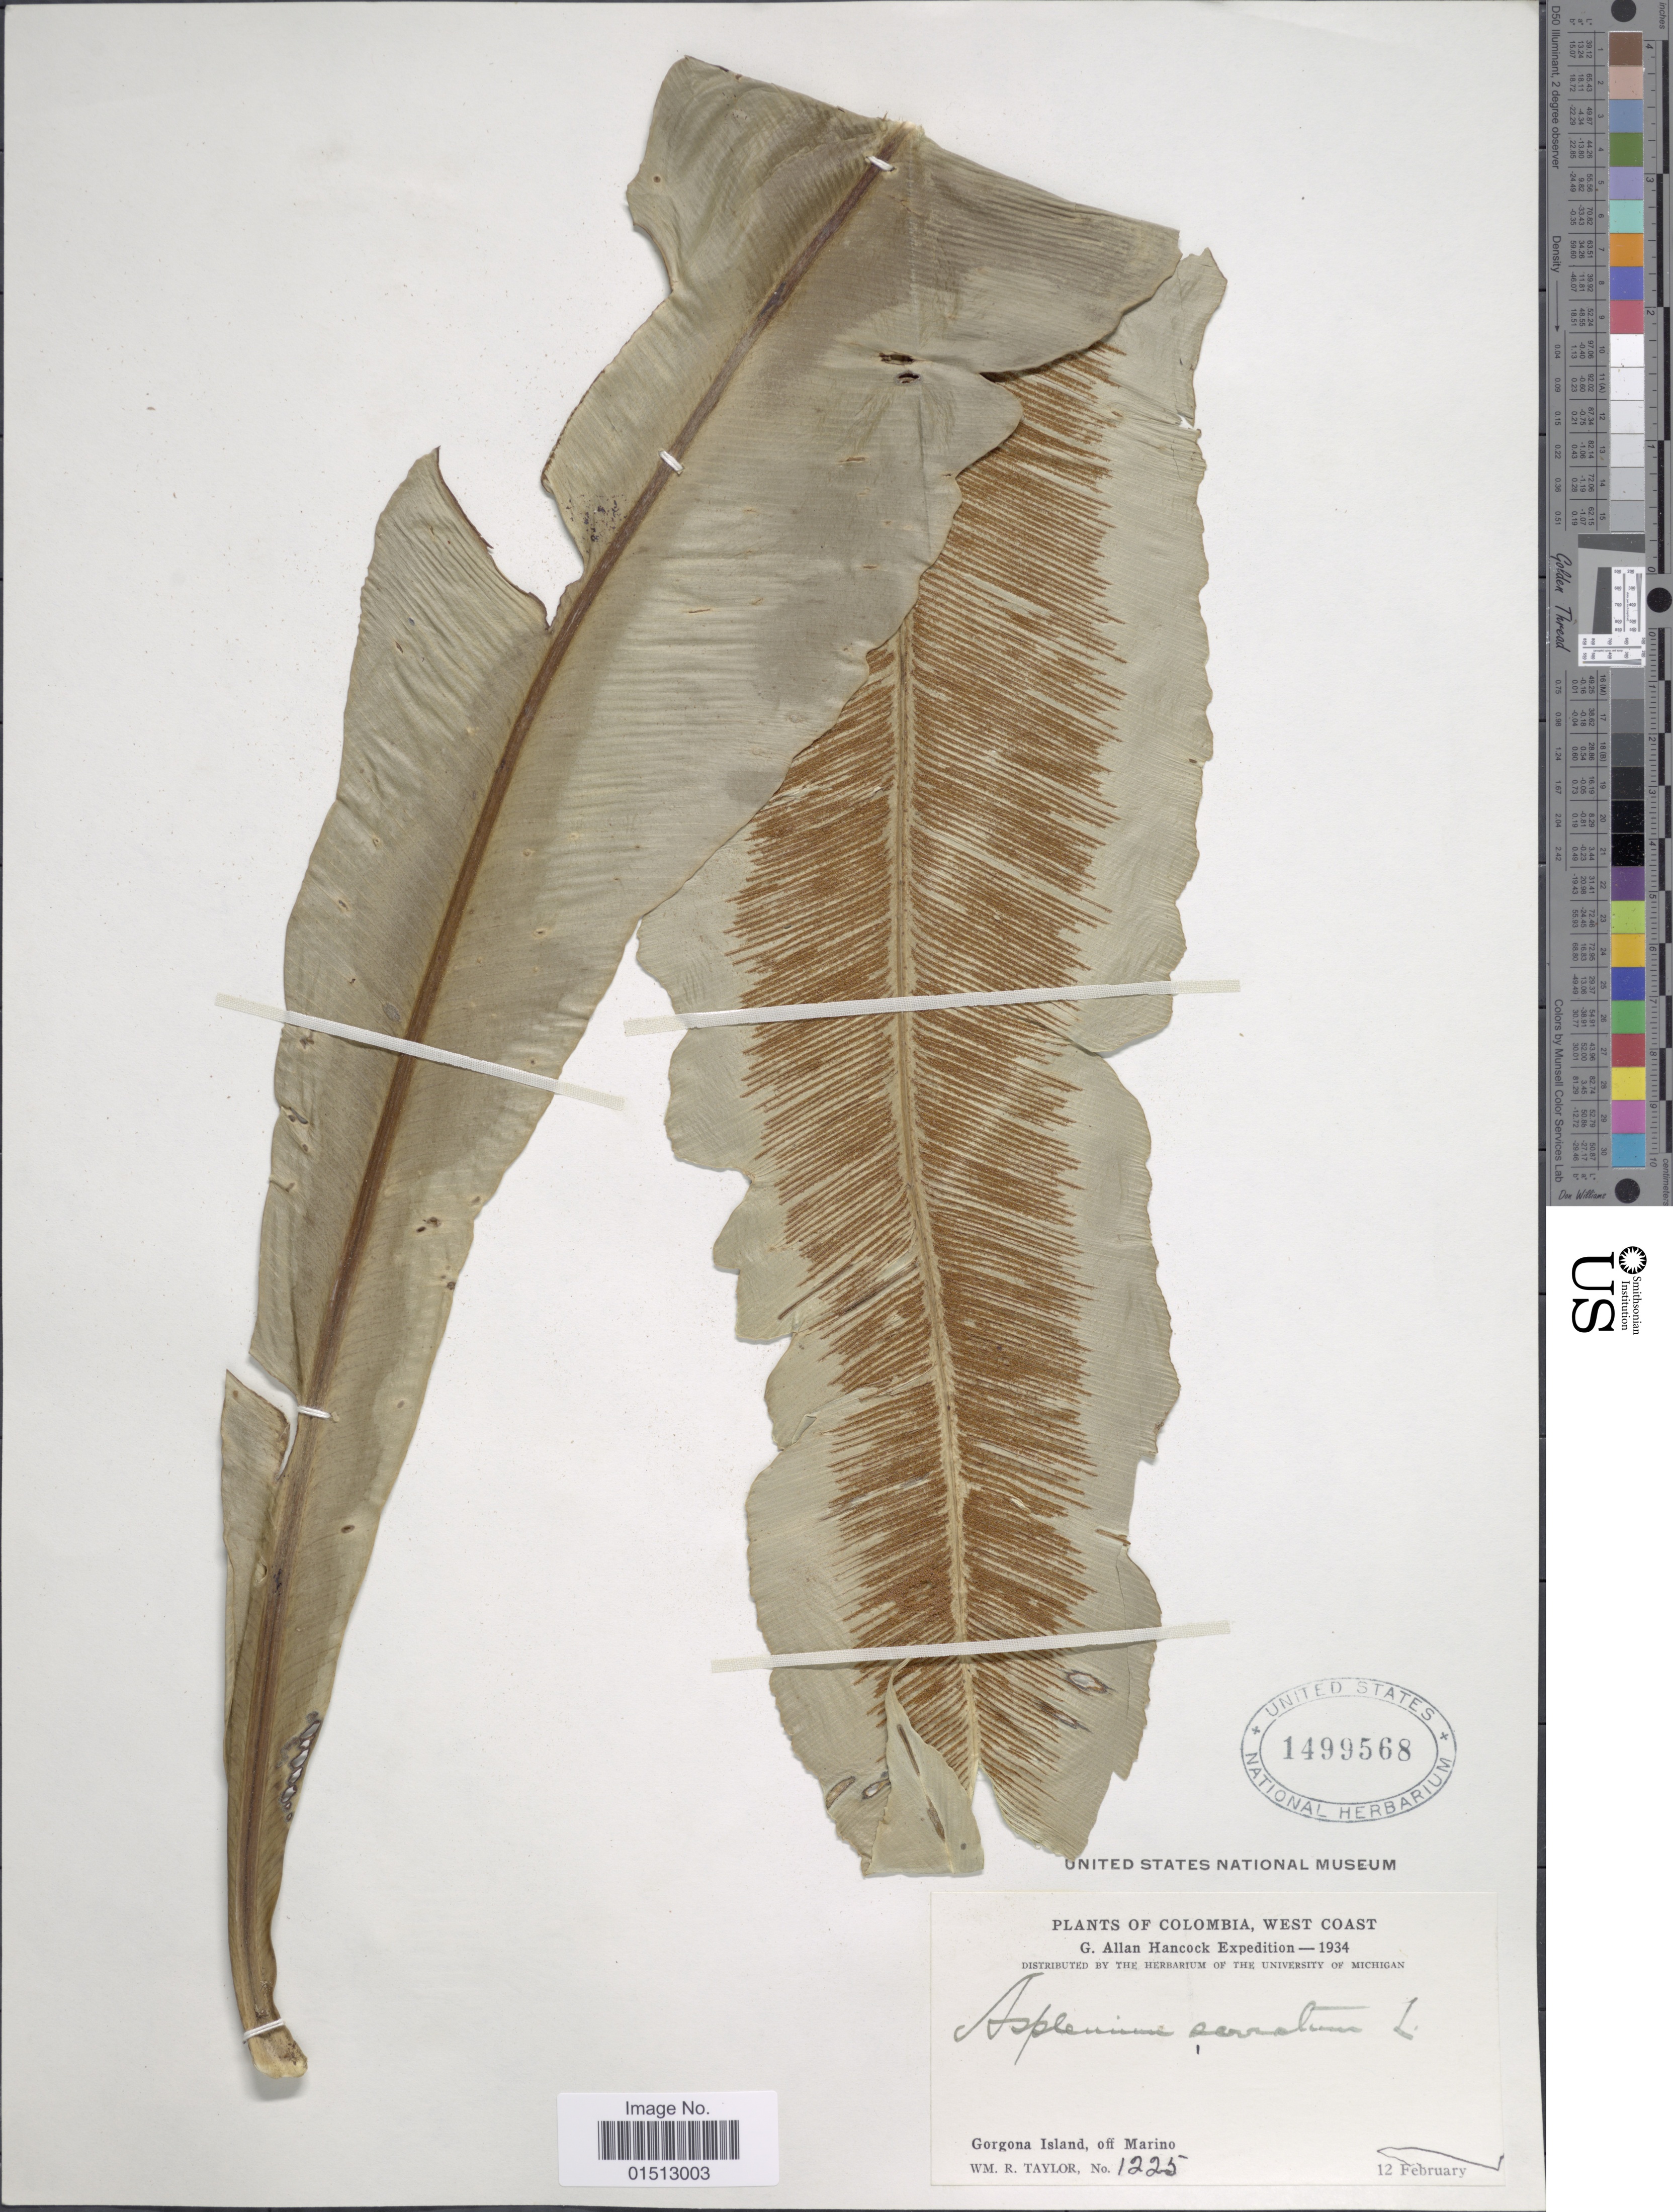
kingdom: Plantae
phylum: Tracheophyta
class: Polypodiopsida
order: Polypodiales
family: Aspleniaceae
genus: Asplenium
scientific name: Asplenium serratum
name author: L.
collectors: W. R. Taylor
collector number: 1225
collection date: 1934-02-12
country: Colombia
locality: Colombia, West Coast, Gorgona Island, off Marino.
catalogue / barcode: US 1499568